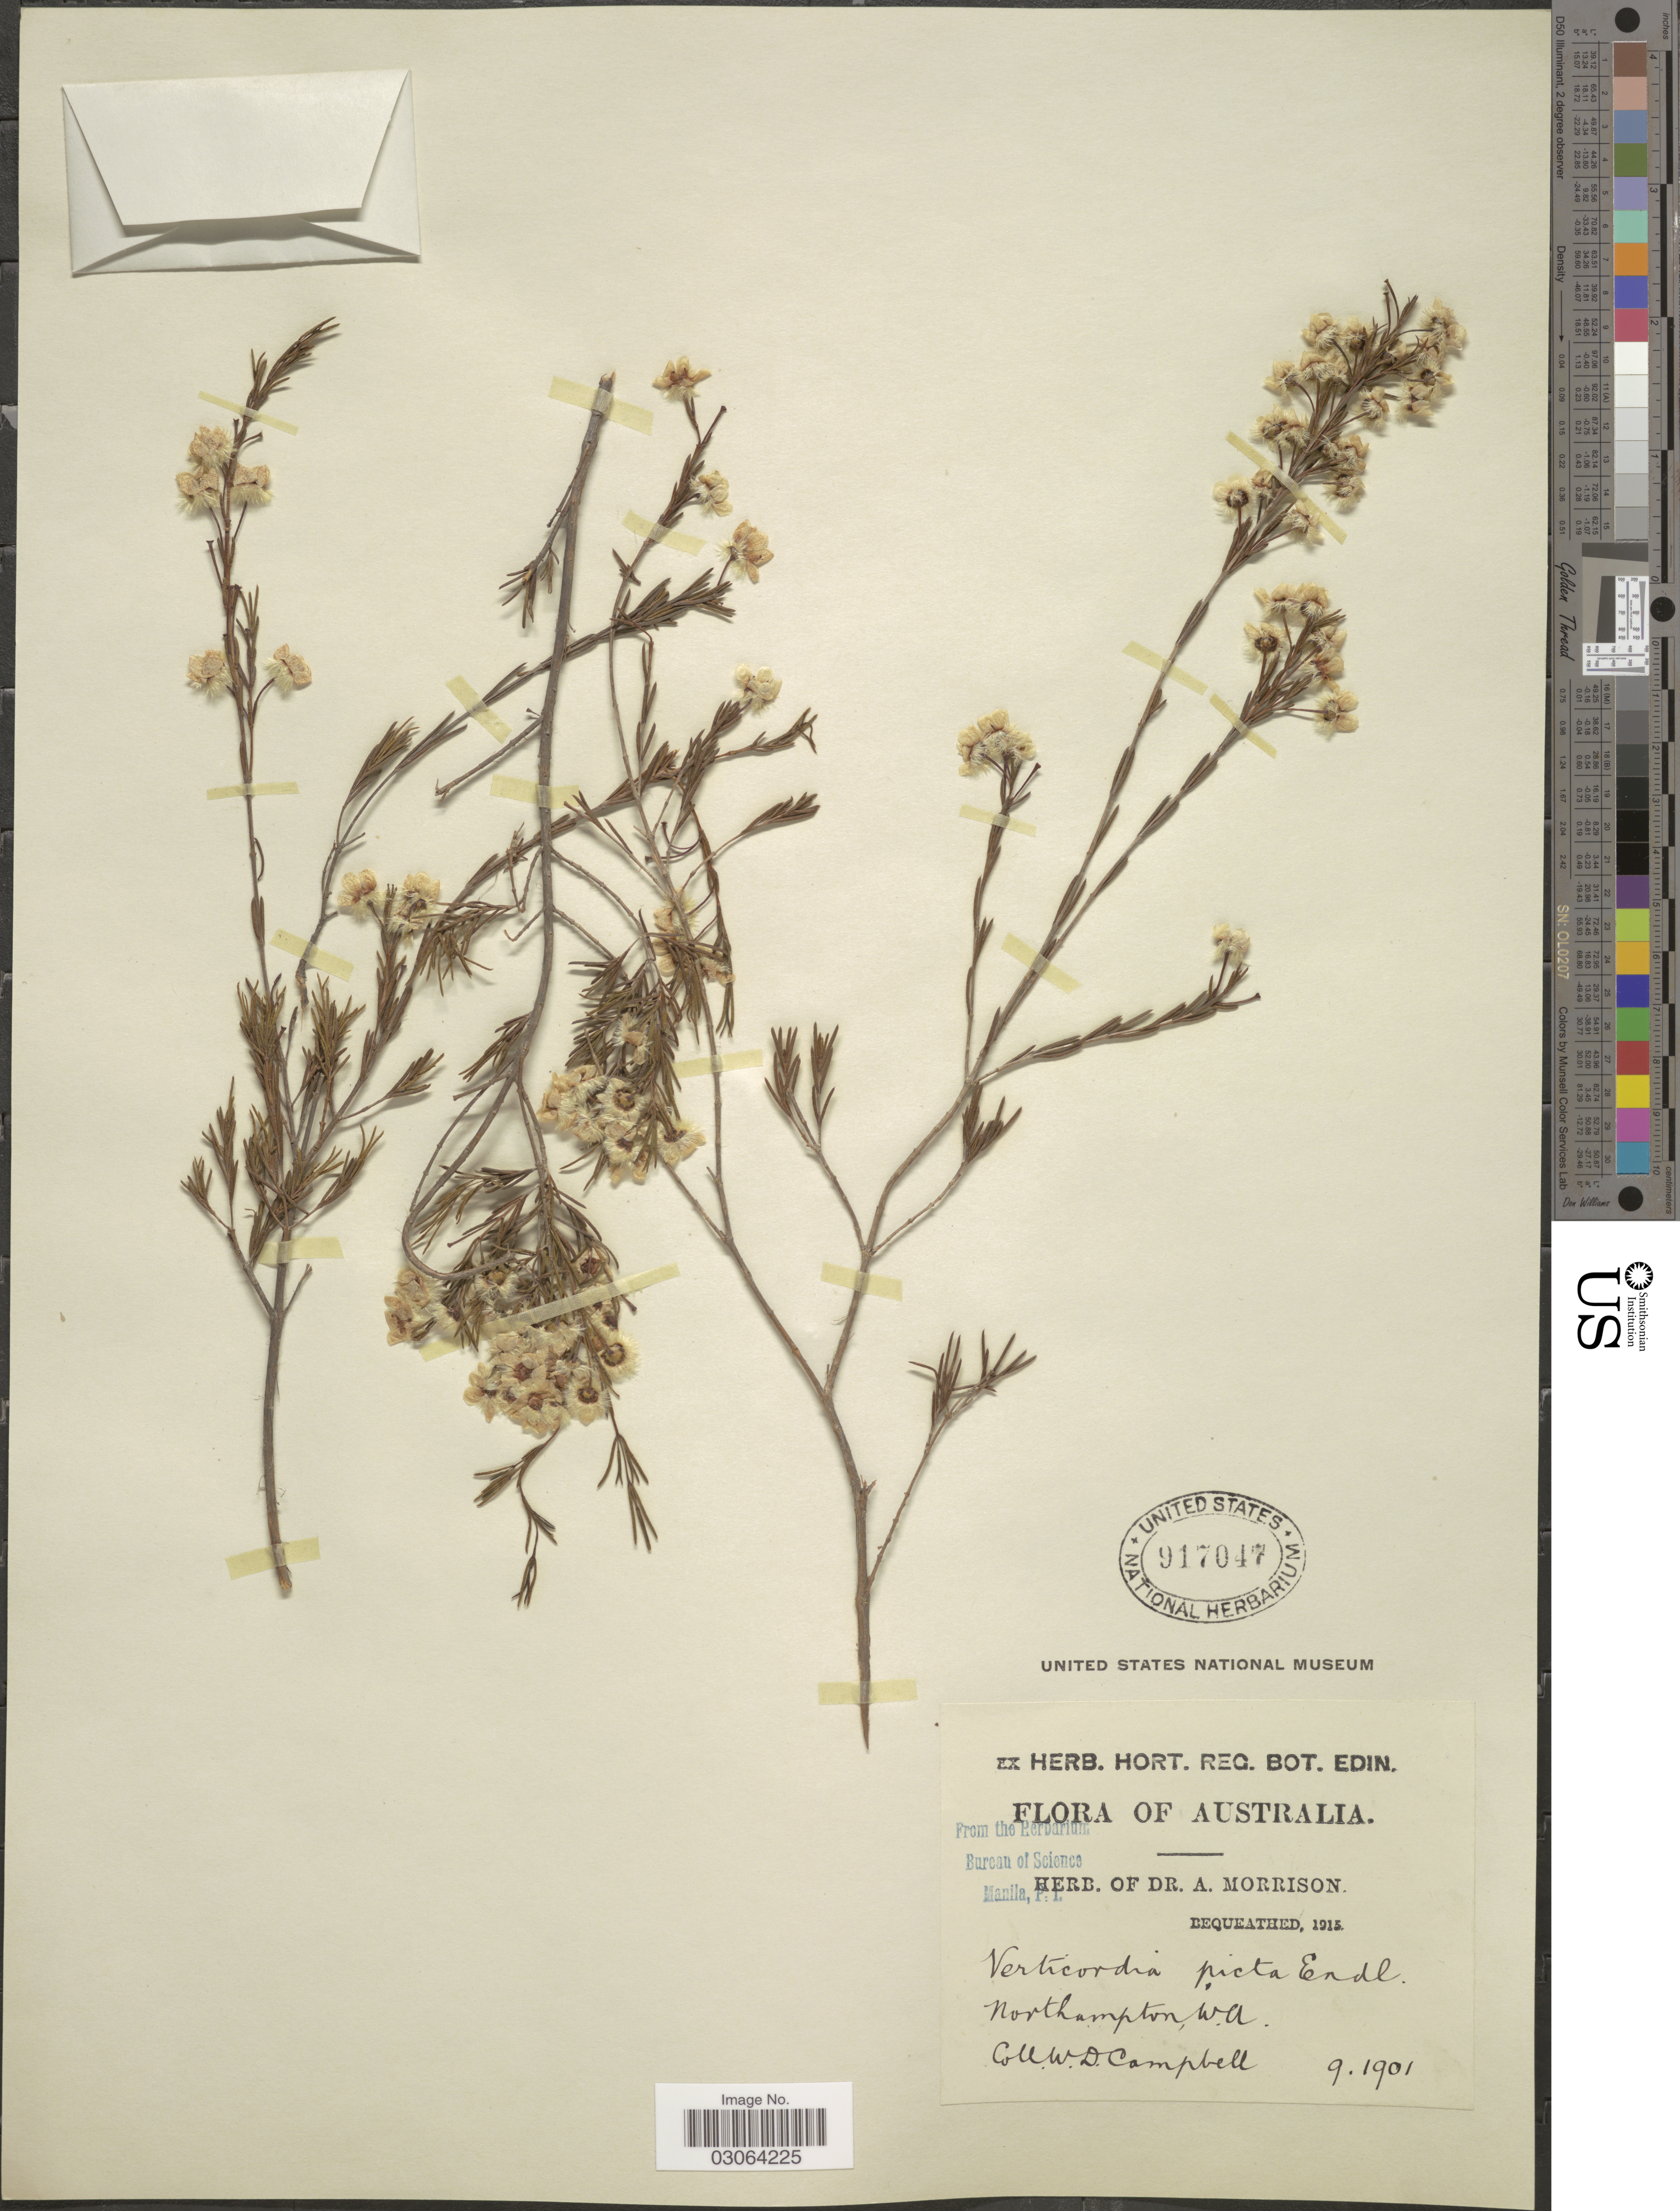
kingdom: Plantae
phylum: Tracheophyta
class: Magnoliopsida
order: Myrtales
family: Myrtaceae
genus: Verticordia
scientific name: Verticordia picta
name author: Endl.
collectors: W. D. Campbell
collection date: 1901-09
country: Australia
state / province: Western Australia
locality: Northampton, W. A.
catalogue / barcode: US 917047